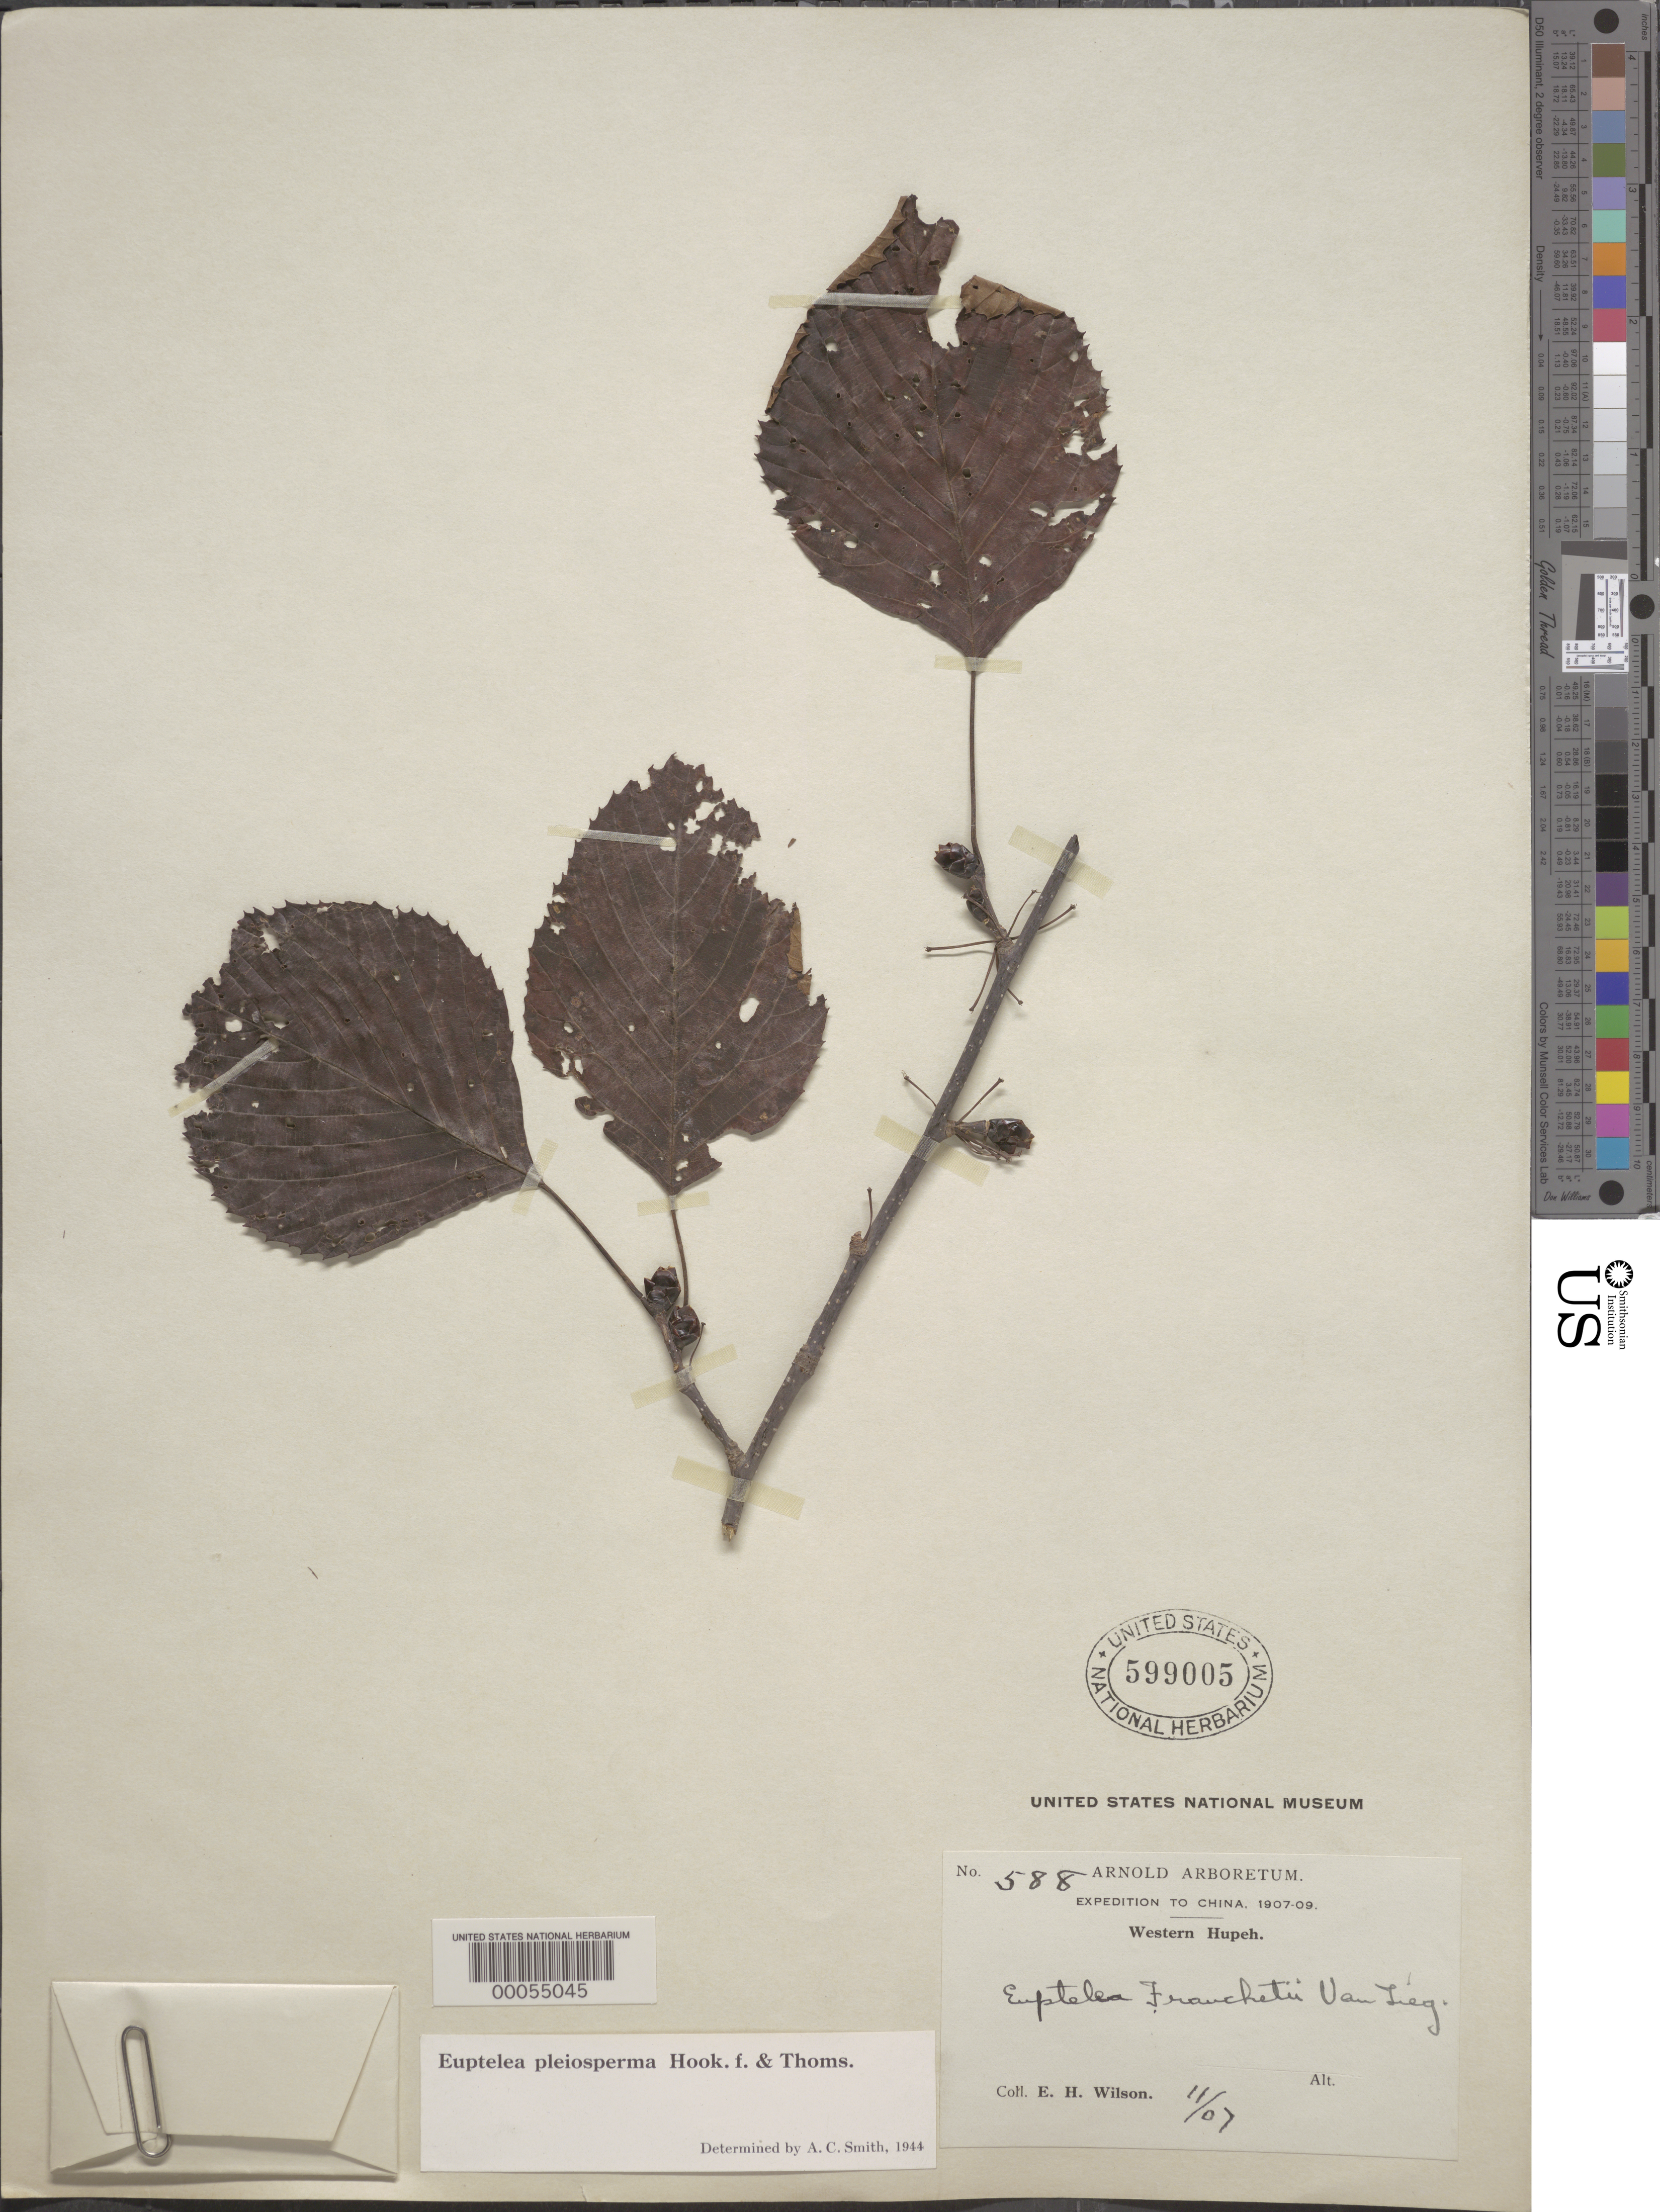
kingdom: Plantae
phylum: Tracheophyta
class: Magnoliopsida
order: Ranunculales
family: Eupteleaceae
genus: Euptelea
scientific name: Euptelea pleiosperma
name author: Hook. f. & Thomson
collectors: E. H. Wilson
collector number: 588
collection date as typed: Nov 1907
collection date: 1907-11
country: China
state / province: Hubei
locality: Western hupeh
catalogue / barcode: US 599005